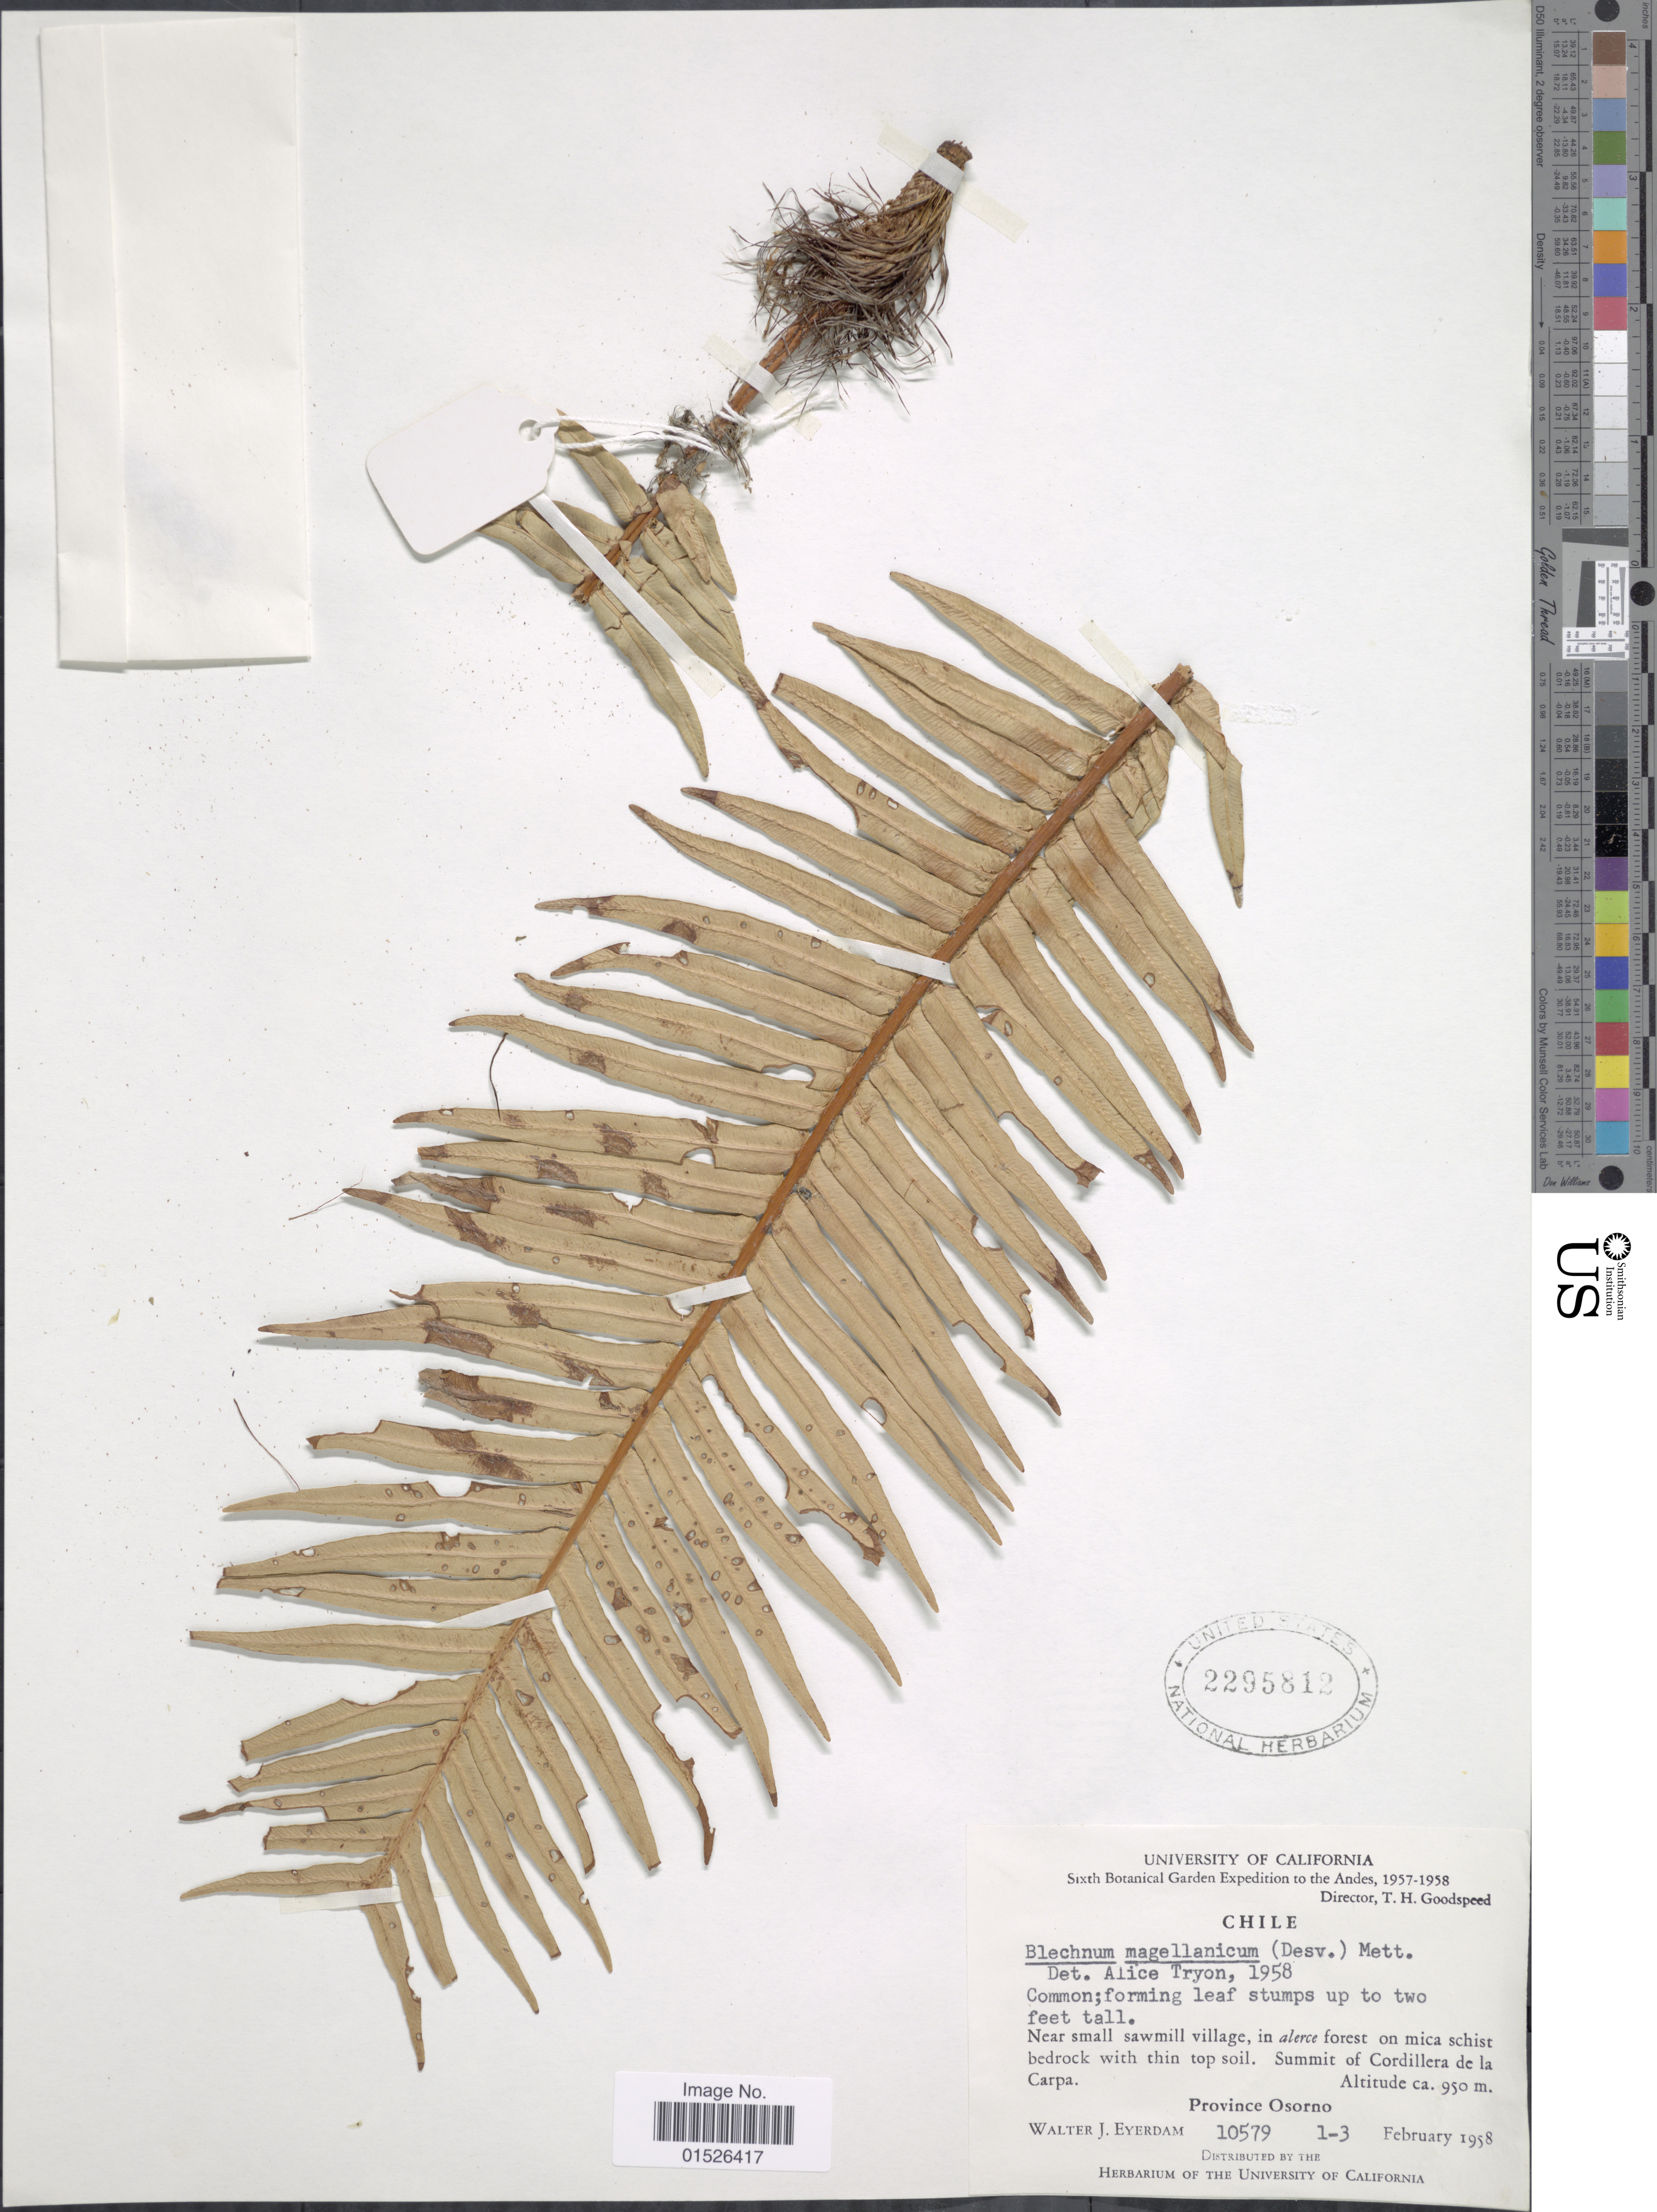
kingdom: Plantae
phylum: Tracheophyta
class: Polypodiopsida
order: Polypodiales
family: Blechnaceae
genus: Blechnum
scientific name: Blechnum magellanicum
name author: Mett.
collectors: W. J. Eyerdam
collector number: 10579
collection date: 1958-02-01/1958-02-03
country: Chile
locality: Chile. Near small sawmill village, Summit of Cordillera de la Carpa. Province Osorno.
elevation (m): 950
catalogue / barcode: US 2295812